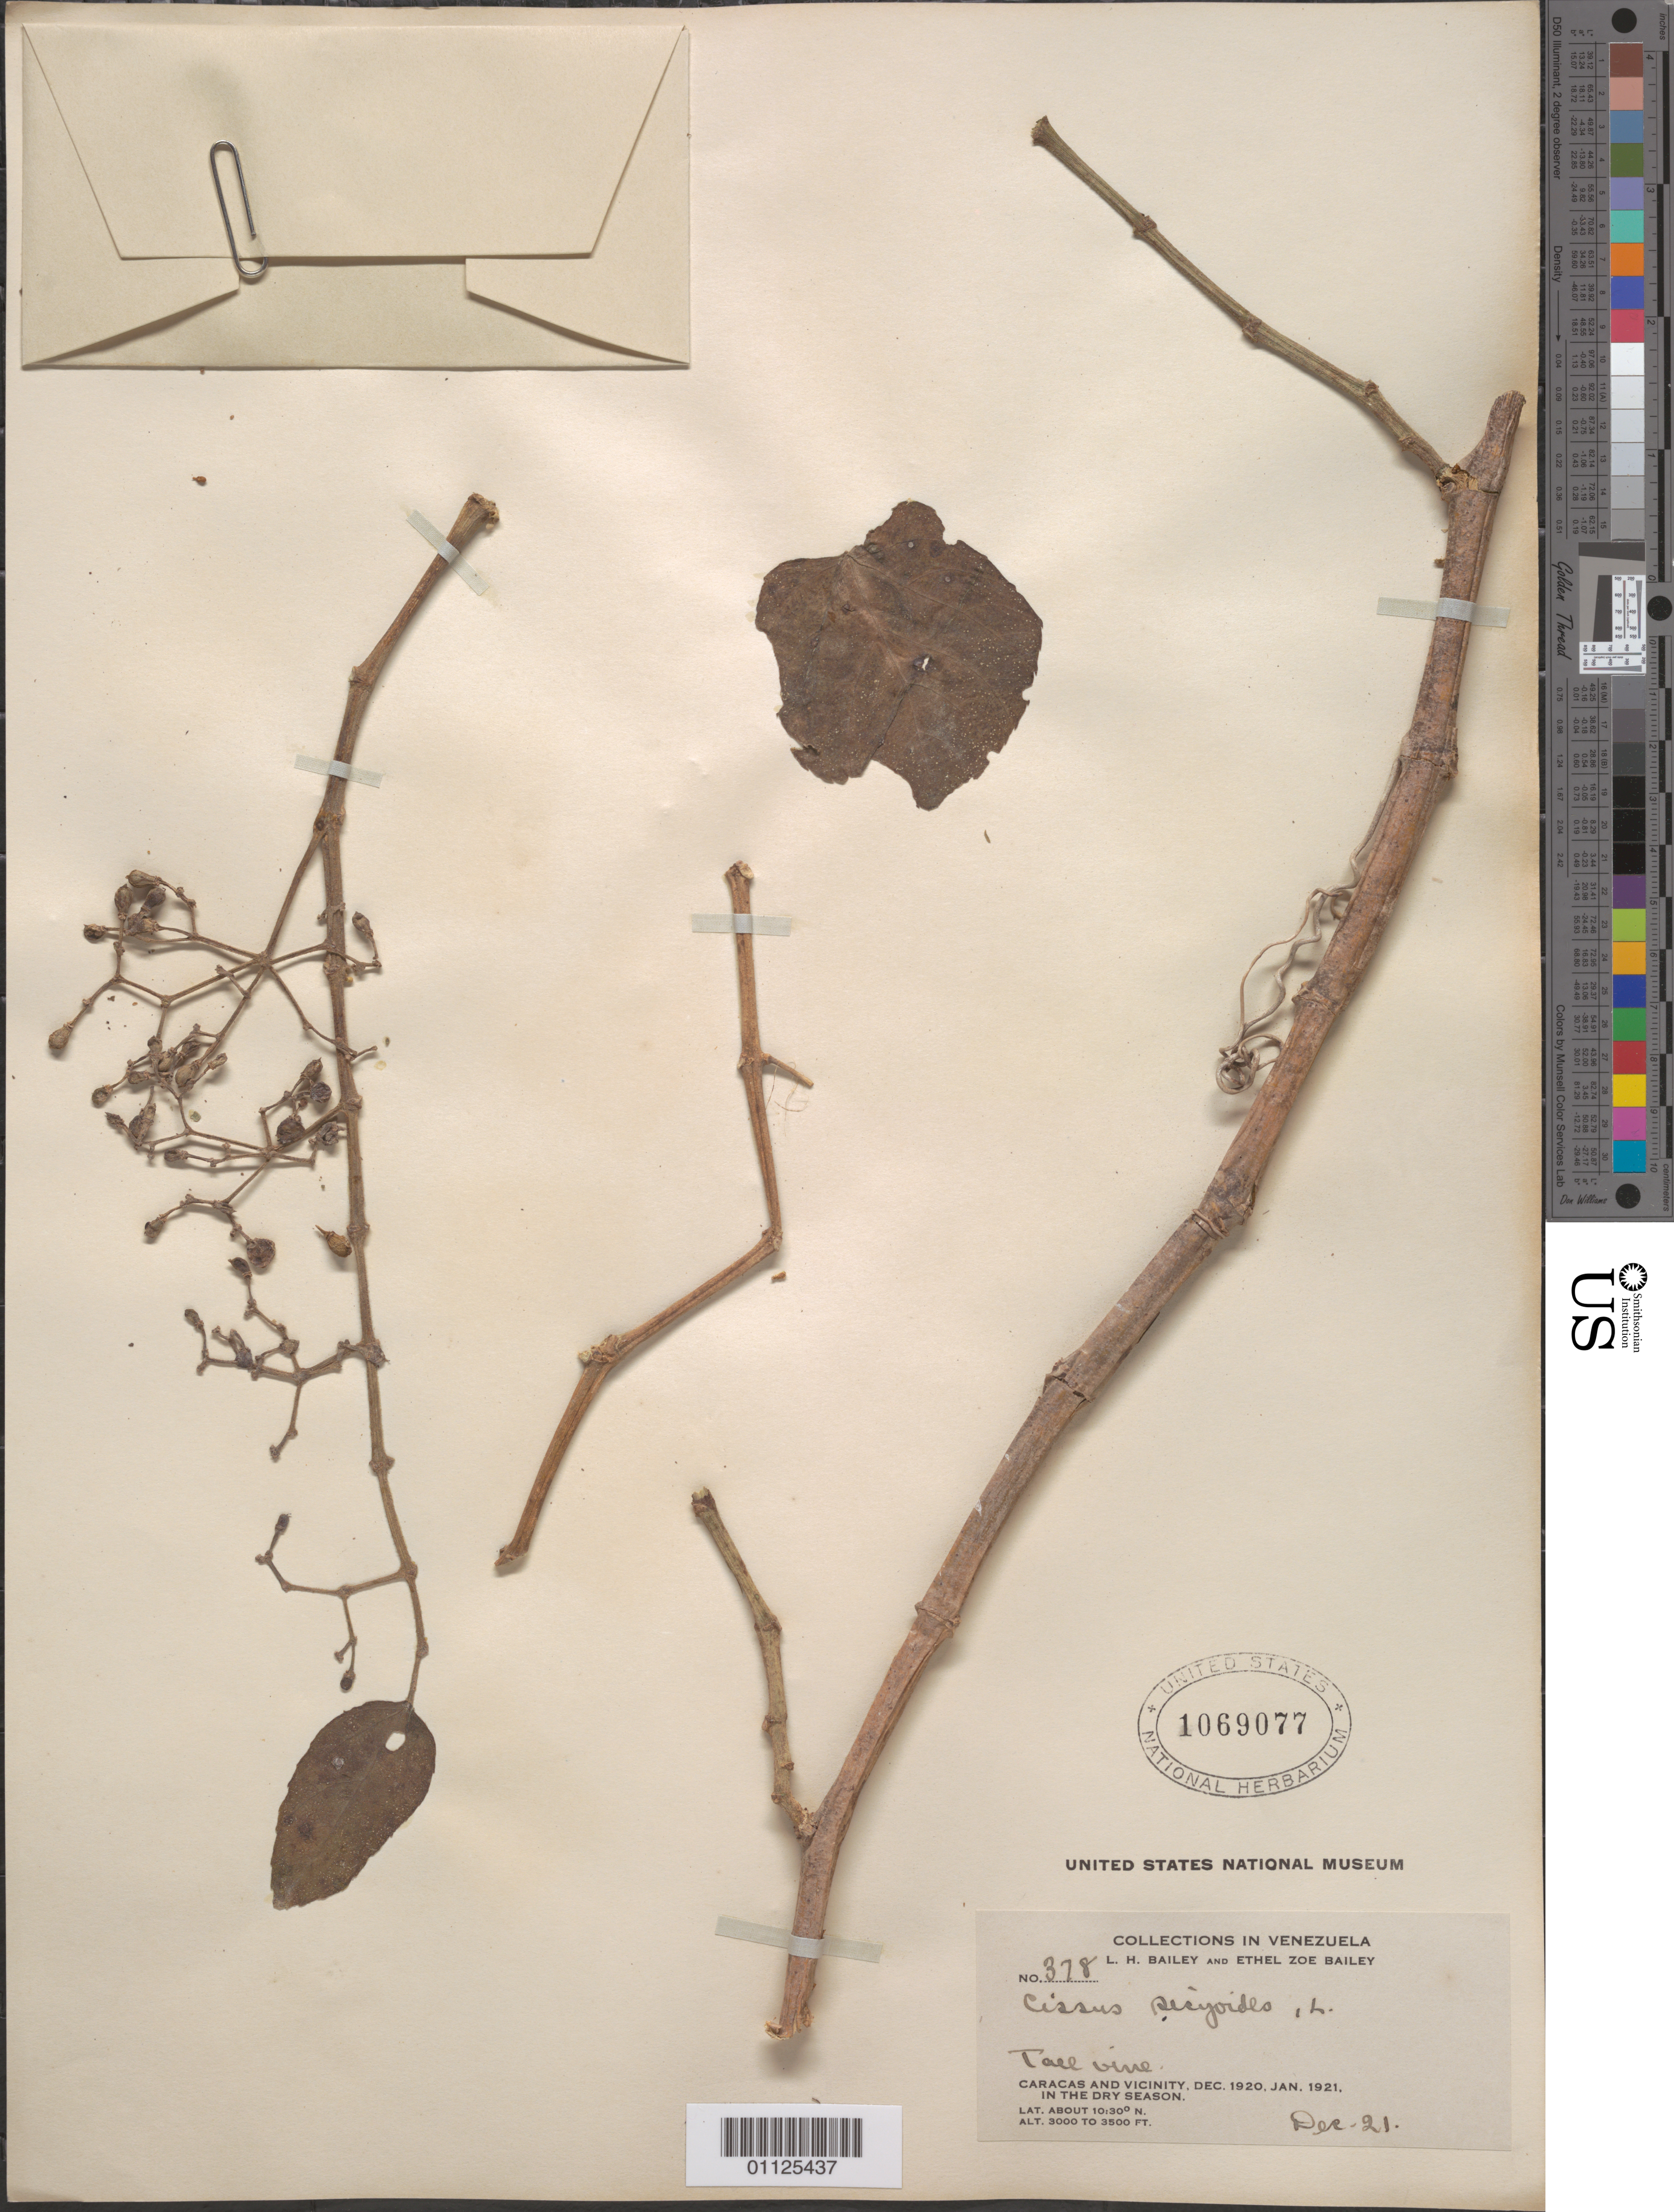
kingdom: Plantae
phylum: Tracheophyta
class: Magnoliopsida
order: Vitales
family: Vitaceae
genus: Cissus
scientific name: Cissus verticillata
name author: (L.) Nicolson & C.E. Jarvis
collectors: L. H. Bailey & E. Z. Bailey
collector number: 378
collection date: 1920-12,1921-01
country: Venezuela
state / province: Distrito Federal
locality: Caracas and vicinity.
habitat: Tall vine.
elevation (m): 3000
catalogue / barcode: US 1069077